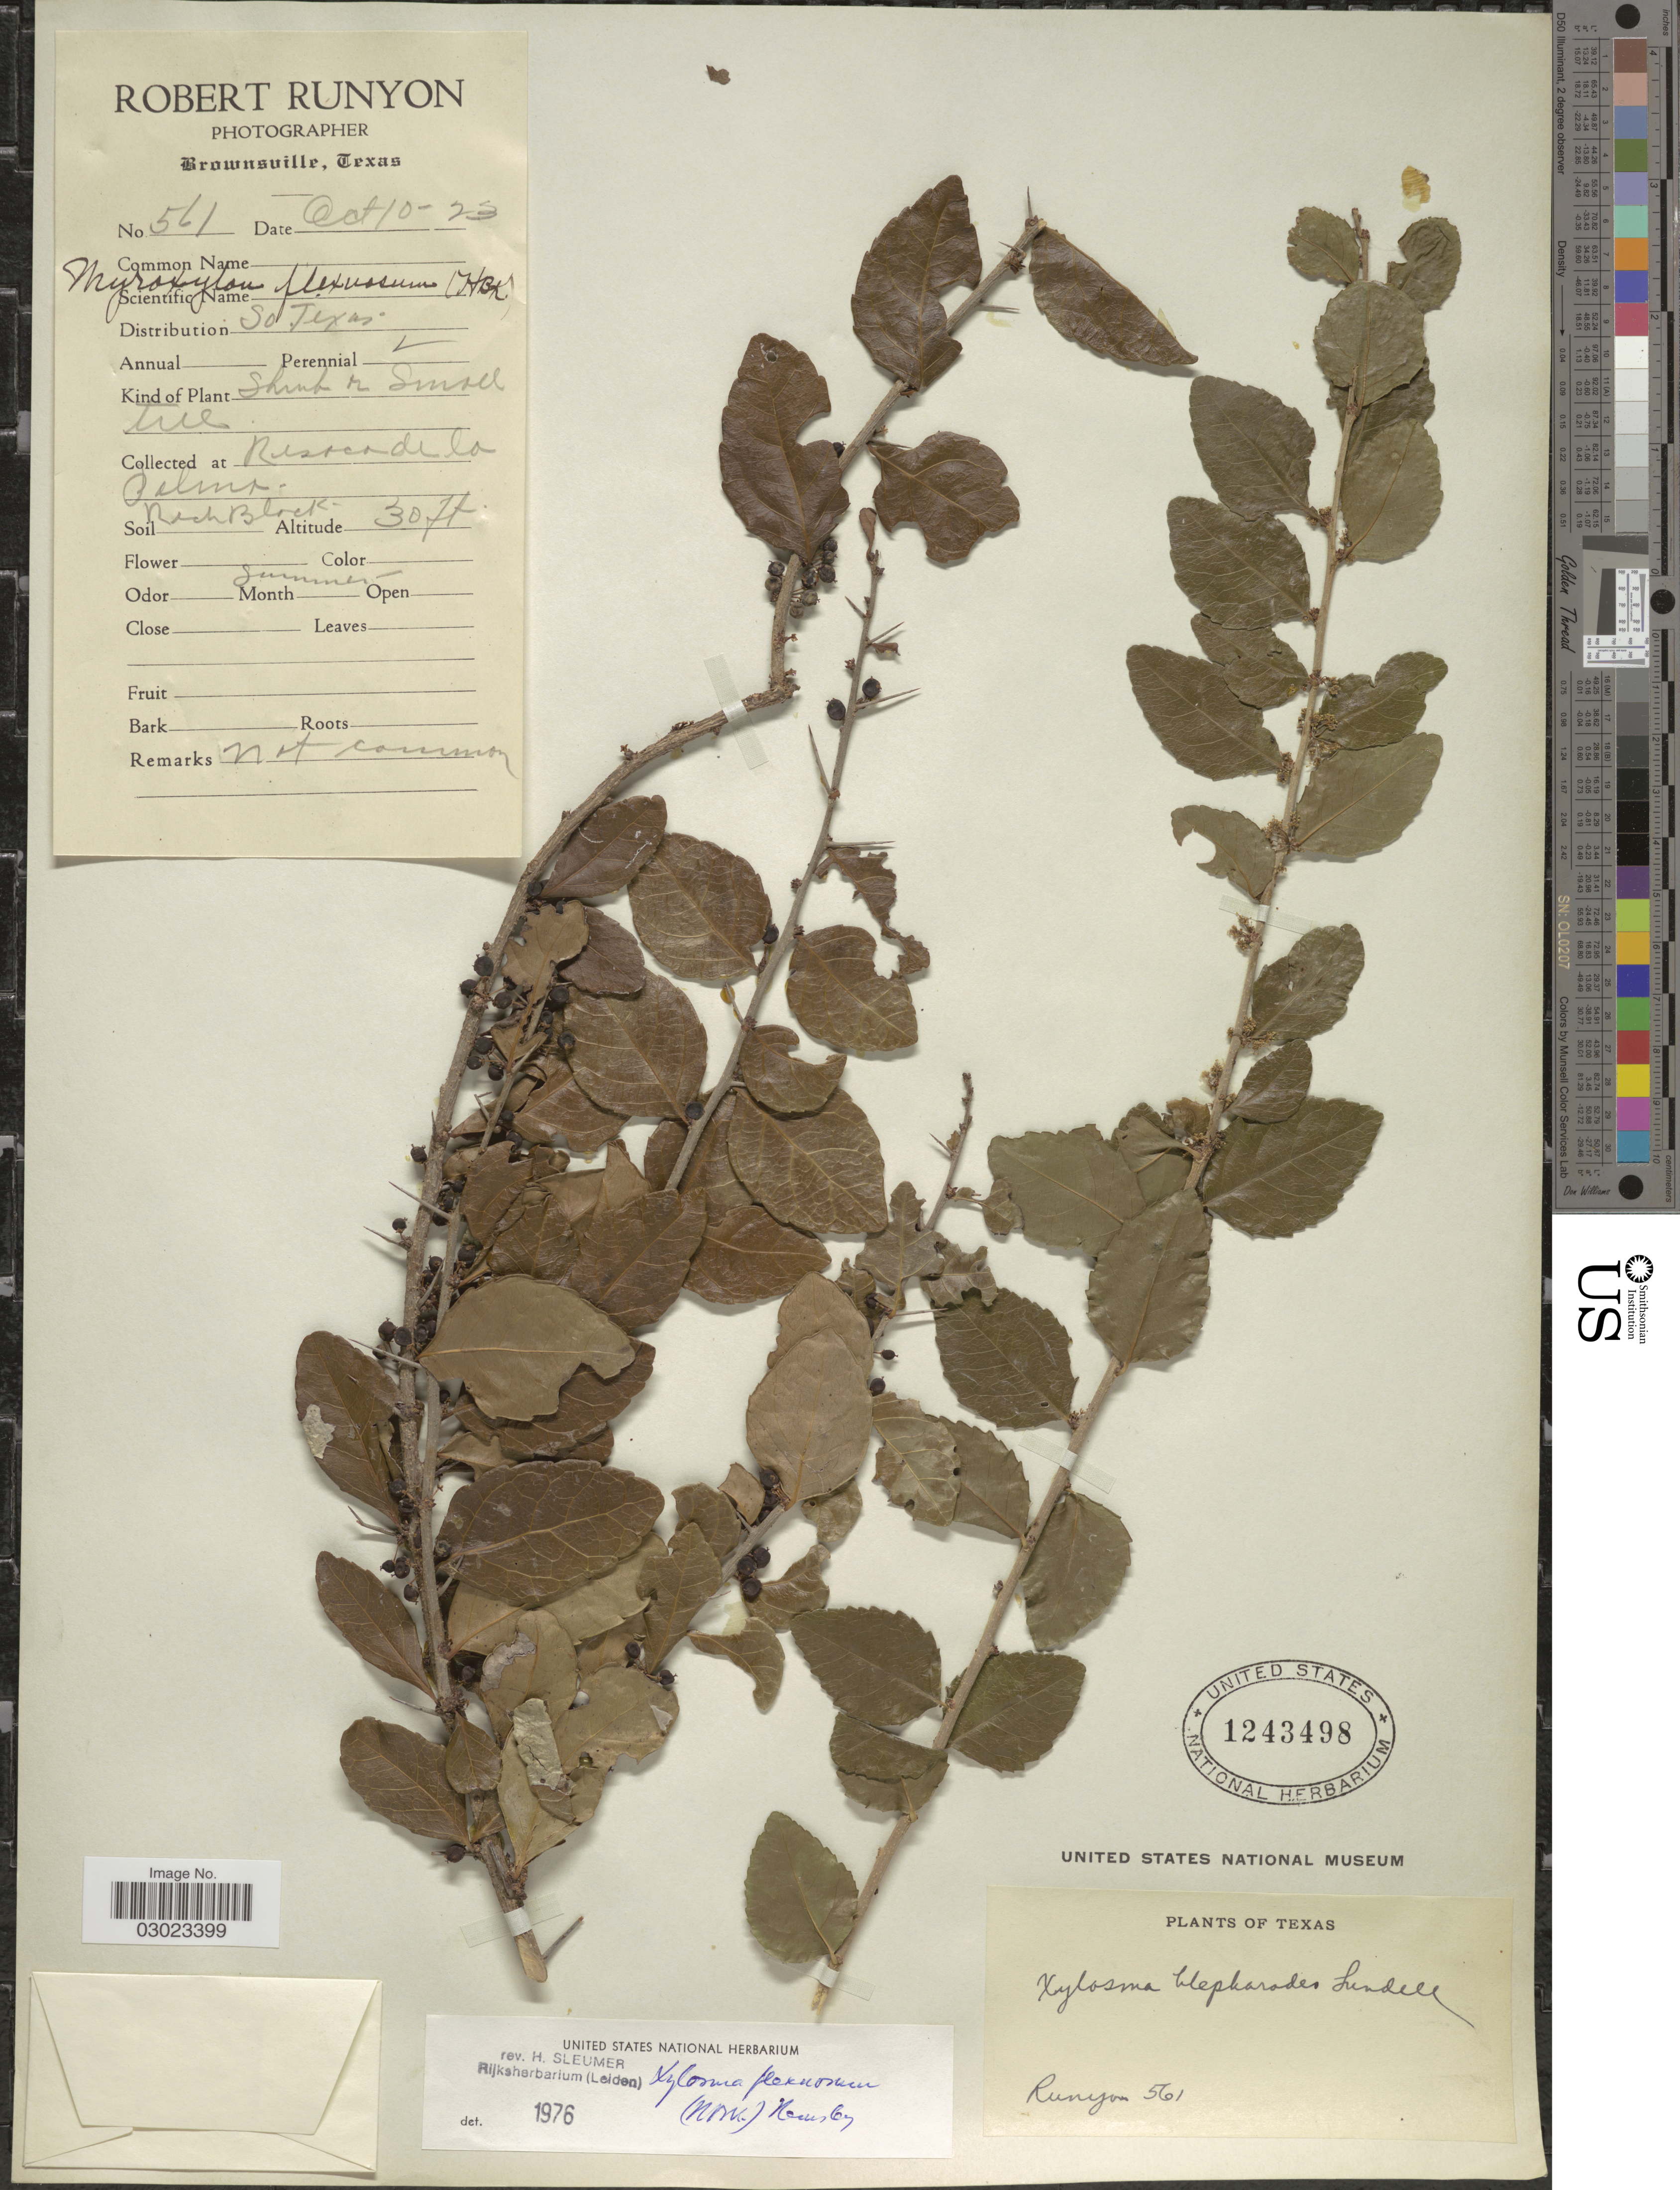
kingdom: Plantae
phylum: Tracheophyta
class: Magnoliopsida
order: Malpighiales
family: Salicaceae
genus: Xylosma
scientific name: Xylosma flexuosa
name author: (Kunth) Hemsl.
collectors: R. Runyon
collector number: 561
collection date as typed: Transcribed d/m/y: 10/10/23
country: United States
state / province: Texas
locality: Resaca de la Palma.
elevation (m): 9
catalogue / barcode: US 1243498